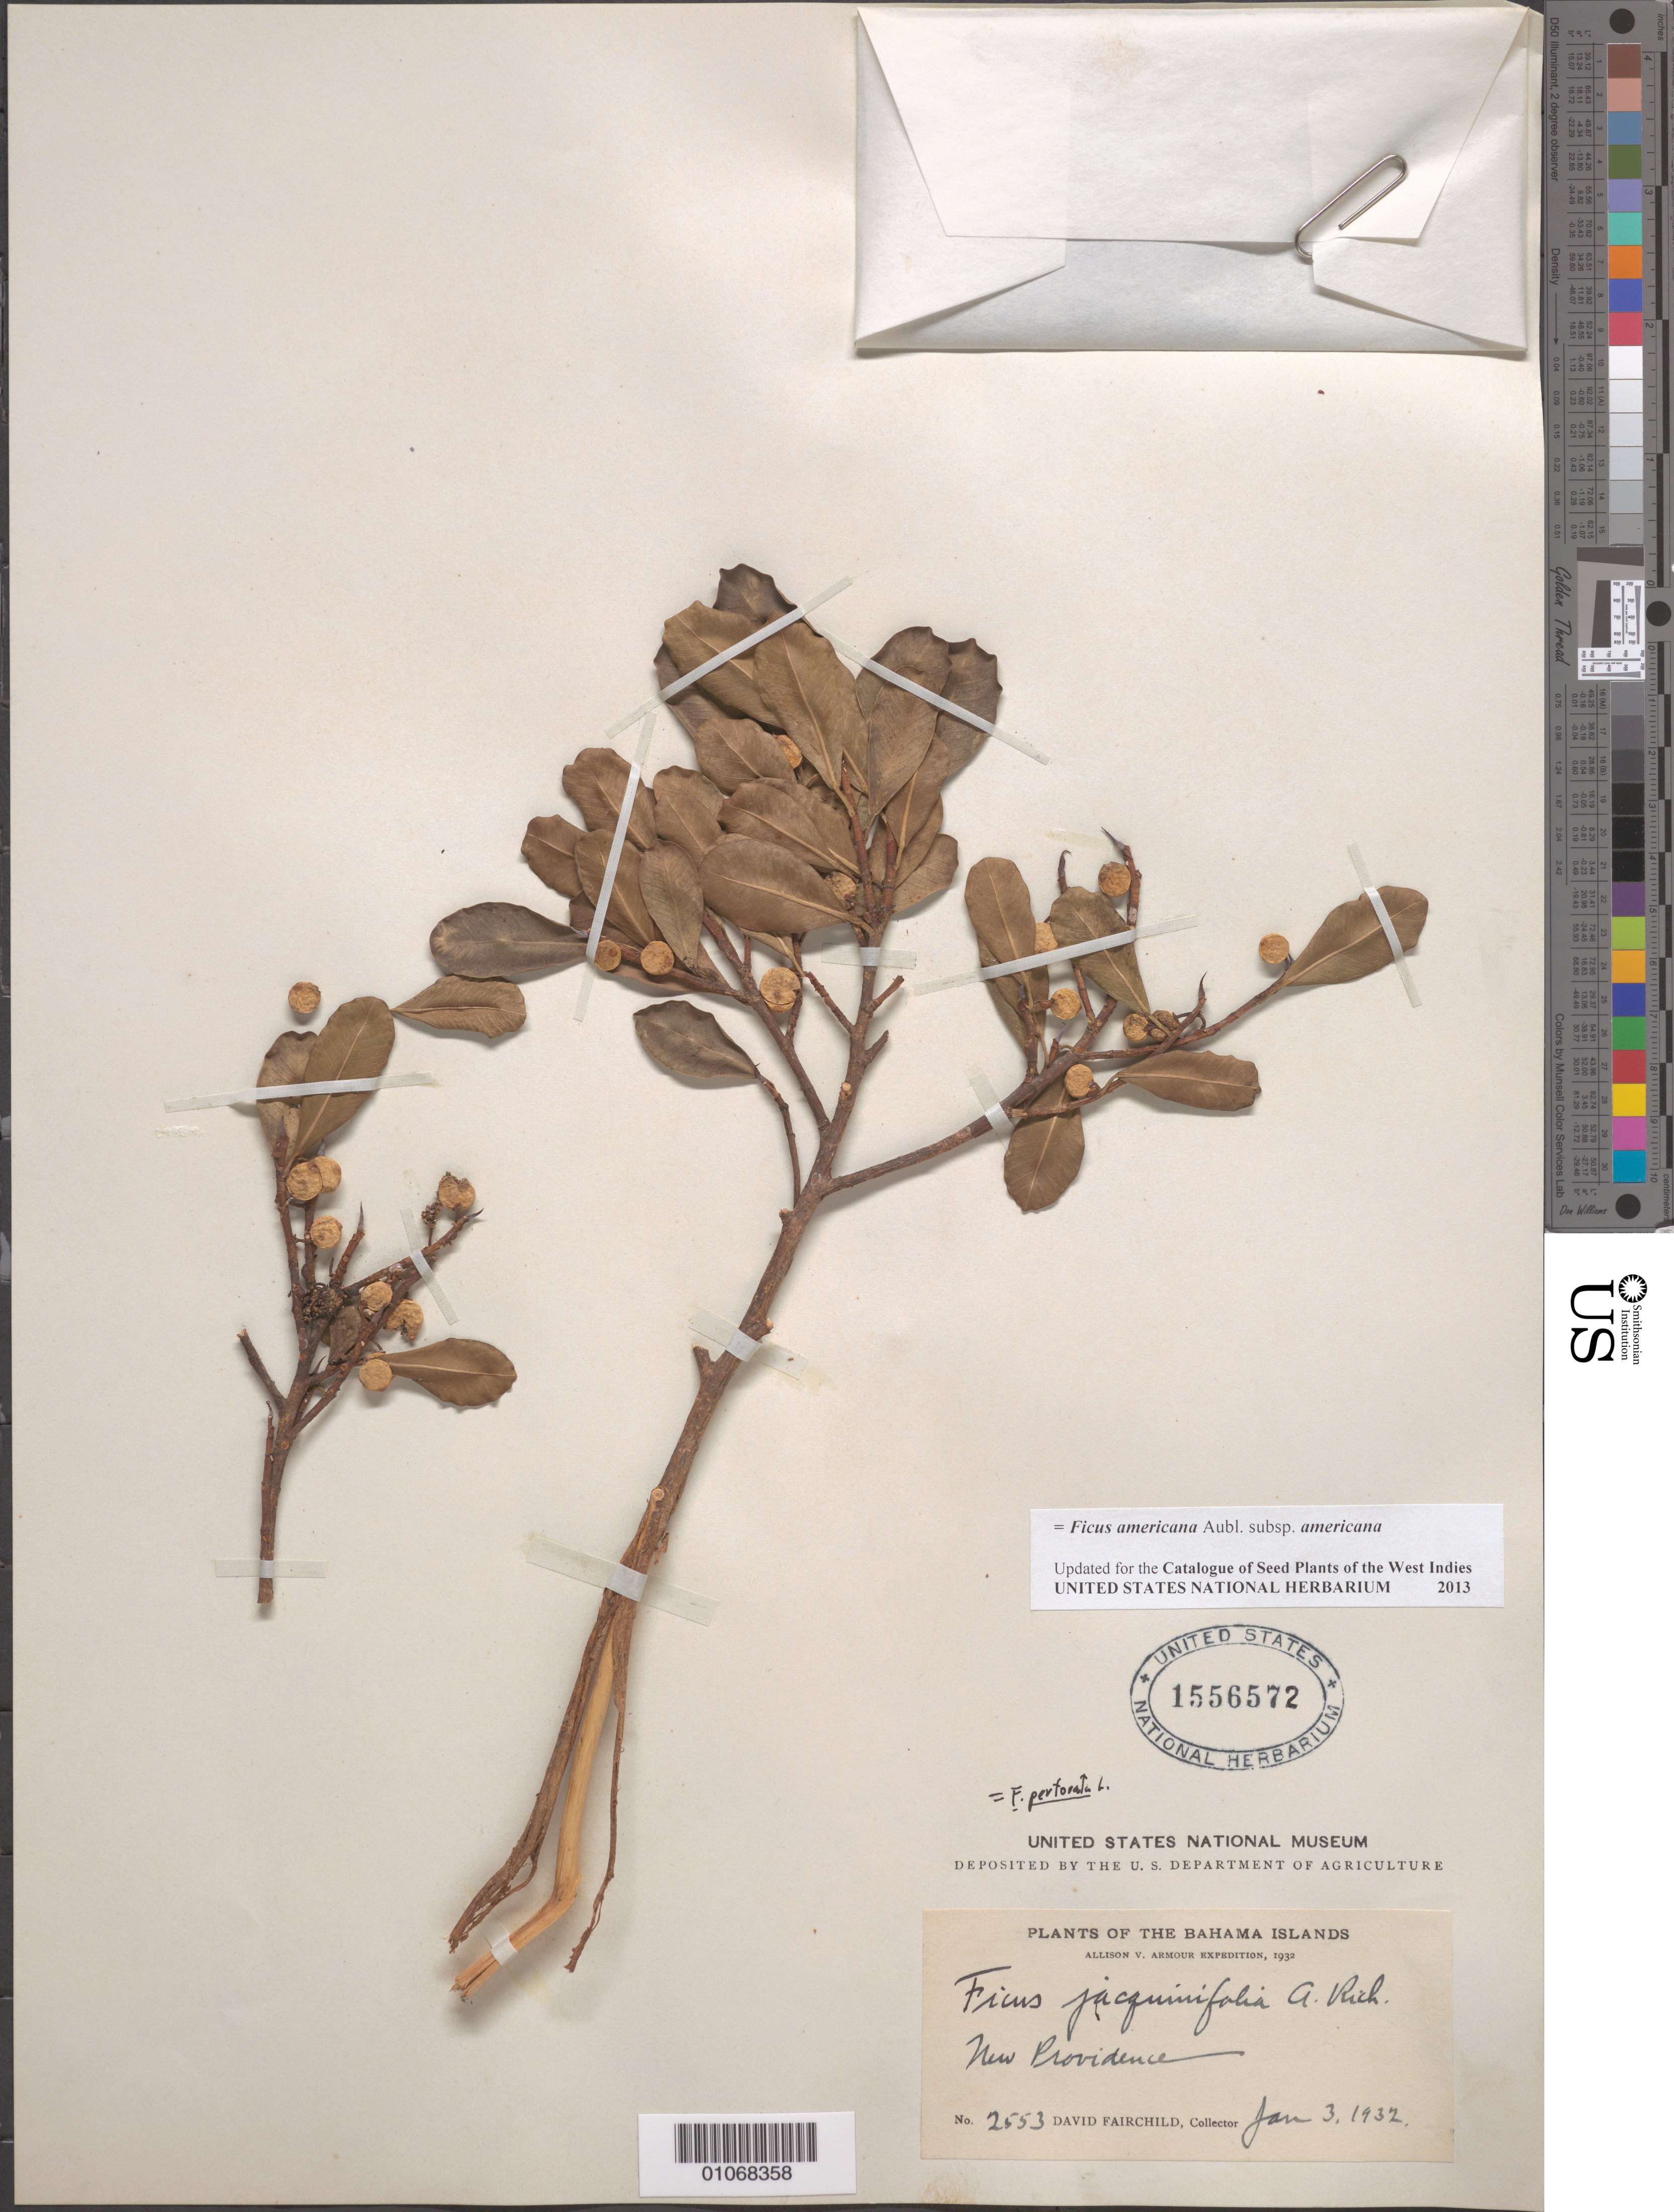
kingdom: Plantae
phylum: Tracheophyta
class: Magnoliopsida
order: Rosales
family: Moraceae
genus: Ficus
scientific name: Ficus perforata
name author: L.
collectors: D. Fairchild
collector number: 2553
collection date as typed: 03 Jan 1932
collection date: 1932-01-03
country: Bahamas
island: New Providence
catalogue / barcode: US 1556572